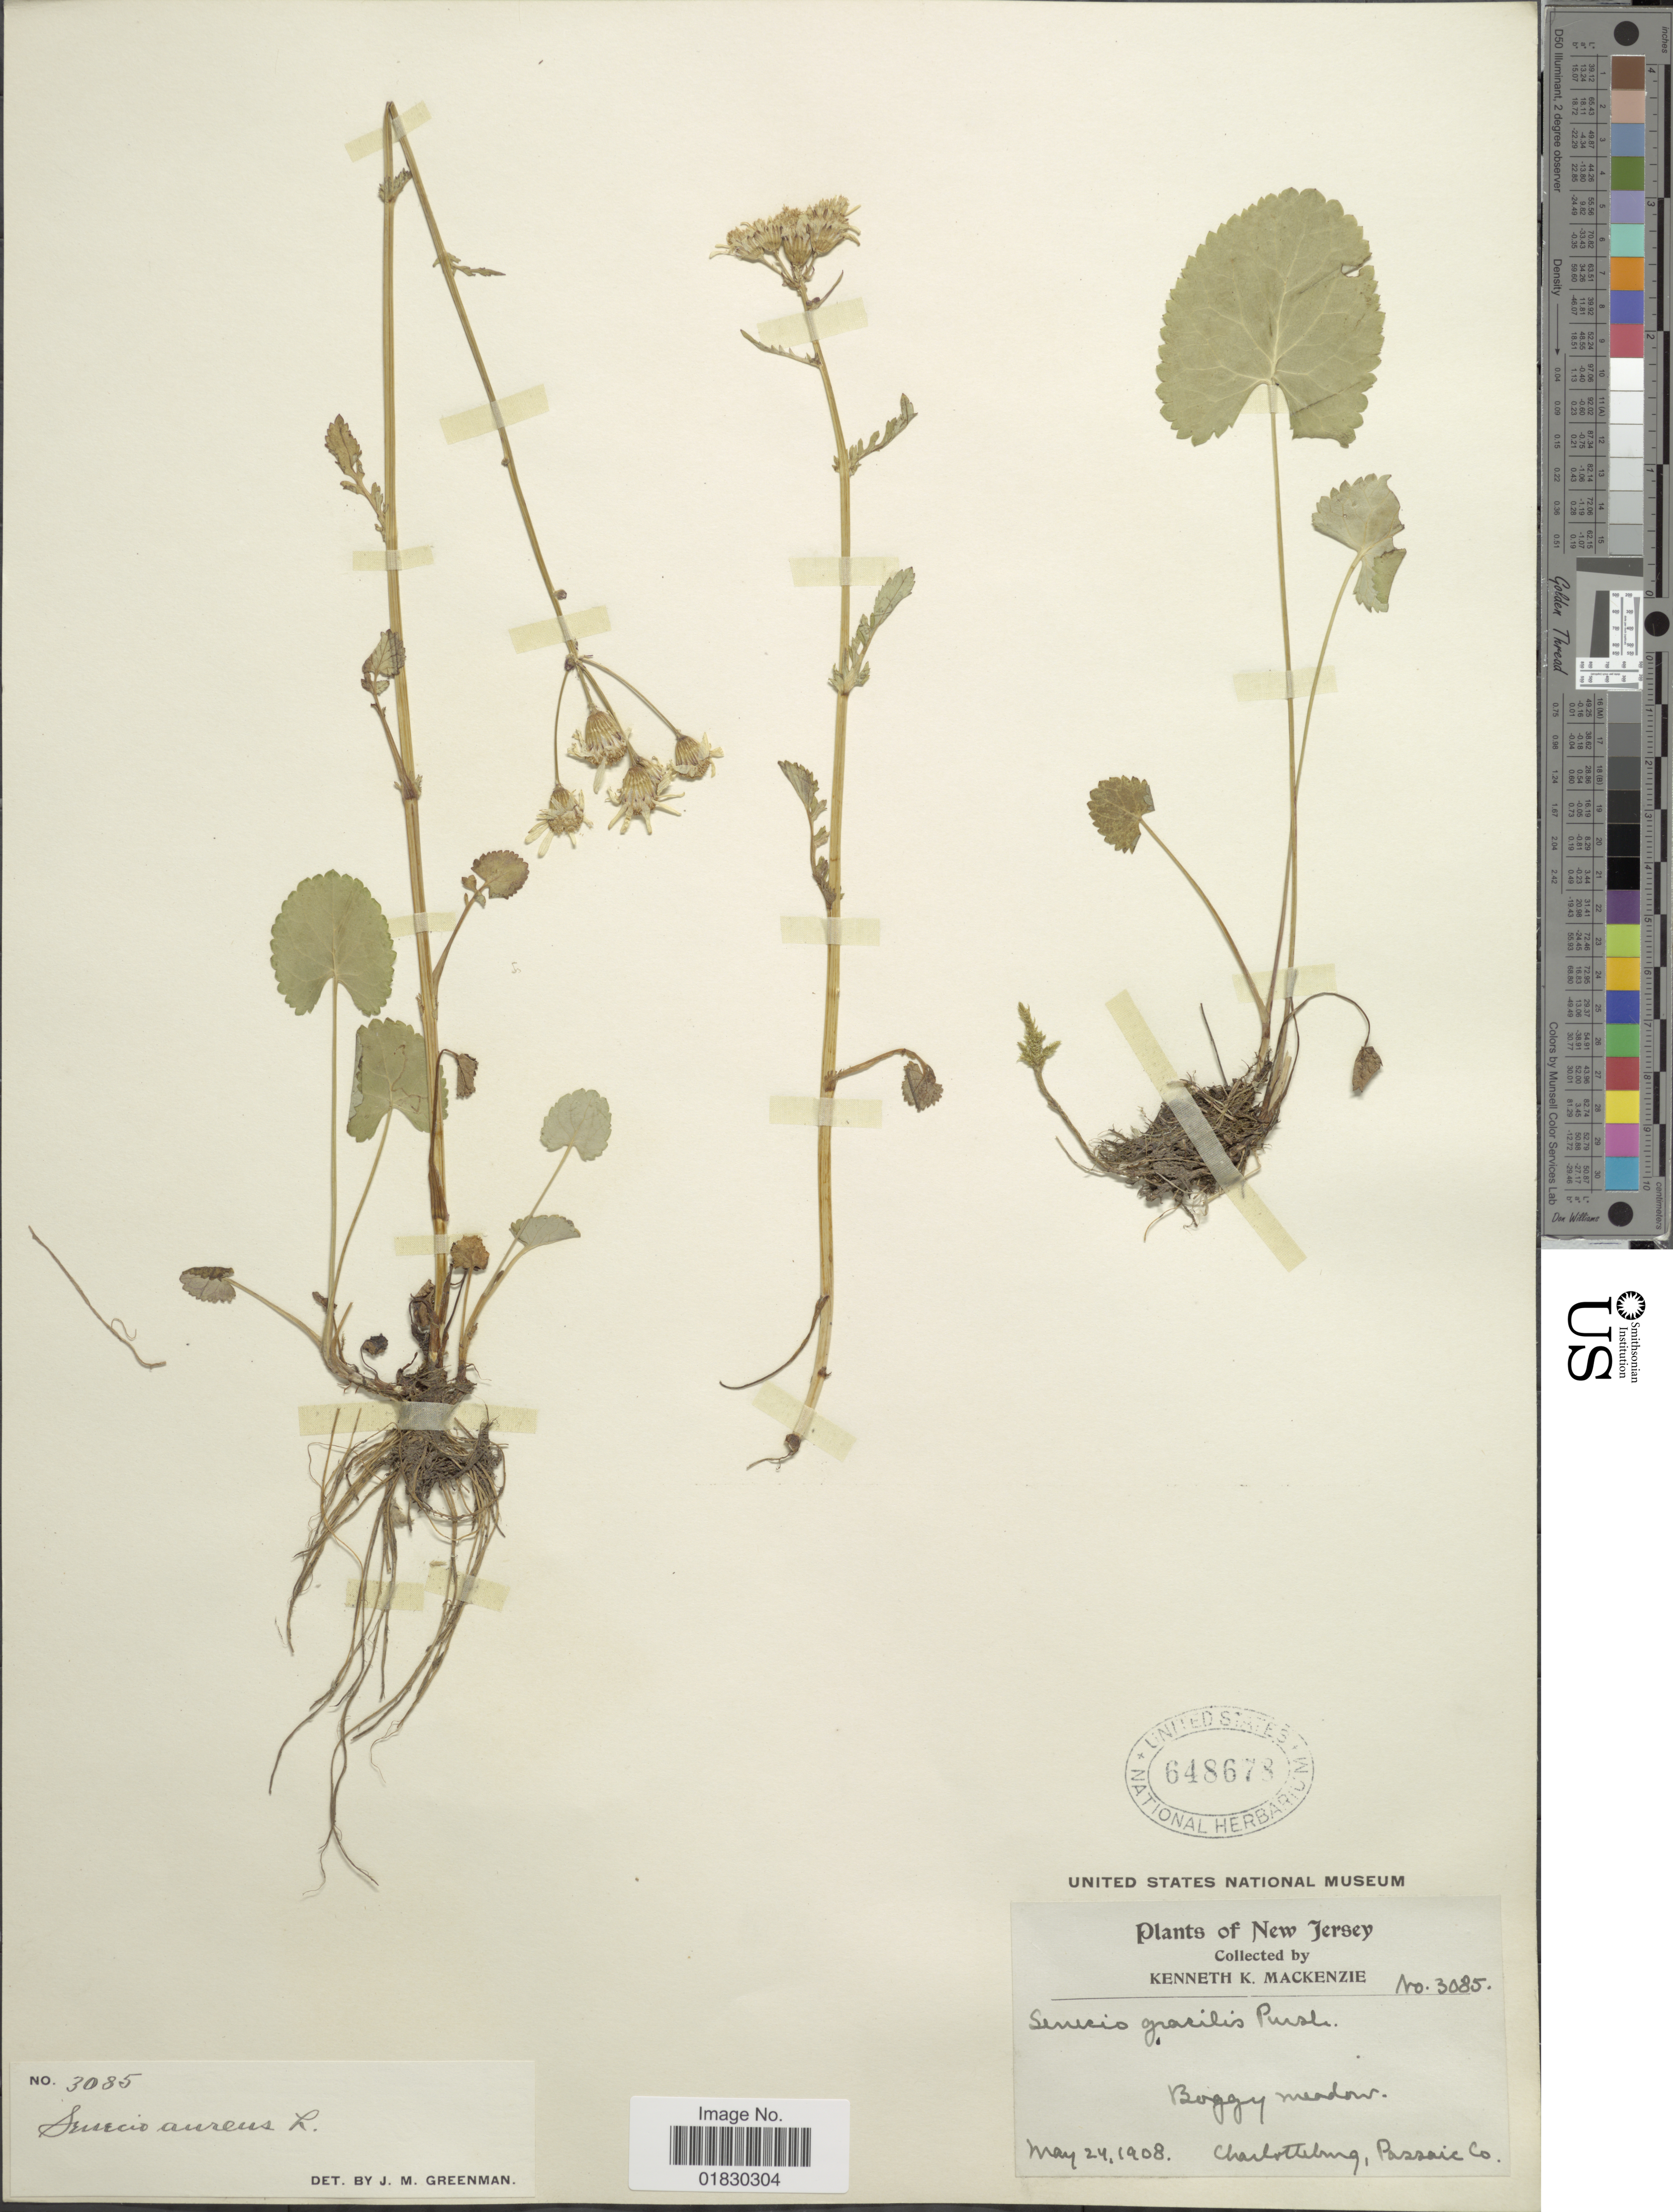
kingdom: Plantae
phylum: Tracheophyta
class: Magnoliopsida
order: Asterales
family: Asteraceae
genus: Packera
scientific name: Packera aurea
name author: (L.) Á. Löve & D. Löve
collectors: K. K. Mackenzie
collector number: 3085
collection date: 1908-05-24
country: United States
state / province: New Jersey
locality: Boggy meadow, Charlotteburg, Passaic Co.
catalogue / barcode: US 648678